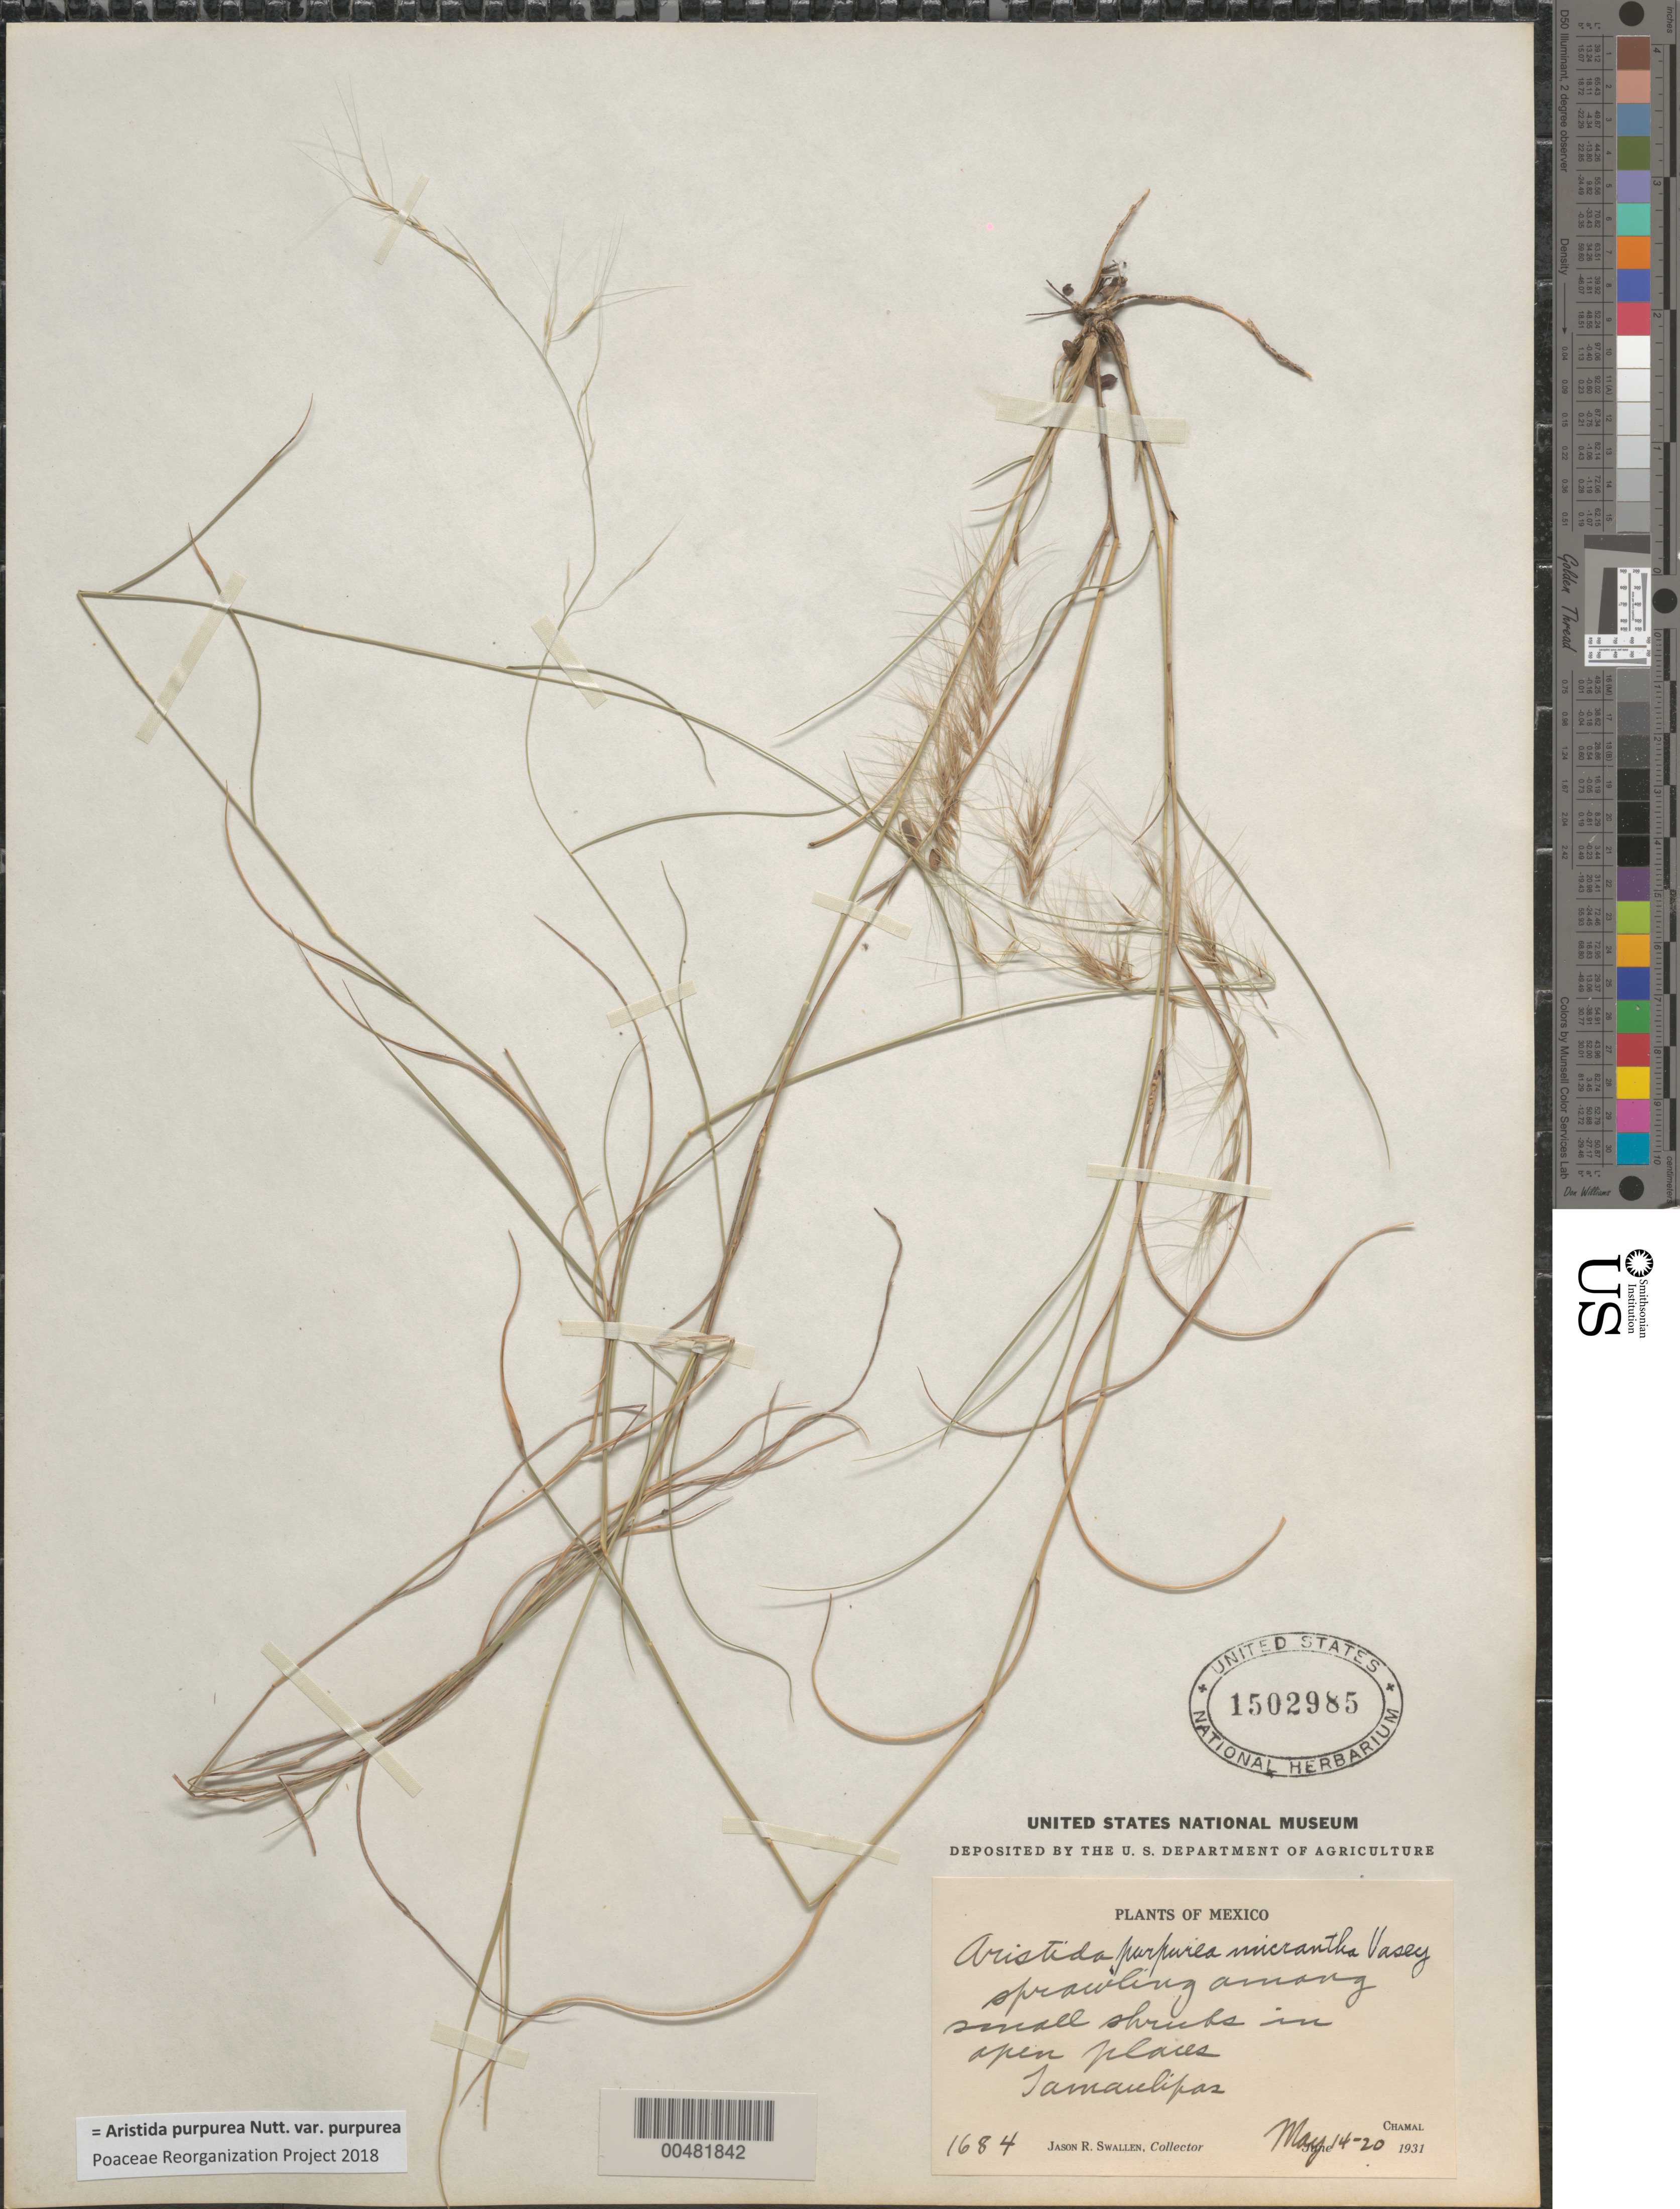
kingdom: Plantae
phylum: Tracheophyta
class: Liliopsida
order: Poales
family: Poaceae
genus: Aristida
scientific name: Aristida purpurea var. purpurea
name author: Nutt.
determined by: Poaceae Reorganization Project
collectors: J. R. Swallen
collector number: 1684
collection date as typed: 14 May 1931 to 20 May 1931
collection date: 1931-05-14/1931-05-20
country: Mexico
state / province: Tamaulipas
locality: Chamal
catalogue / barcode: US 1502985